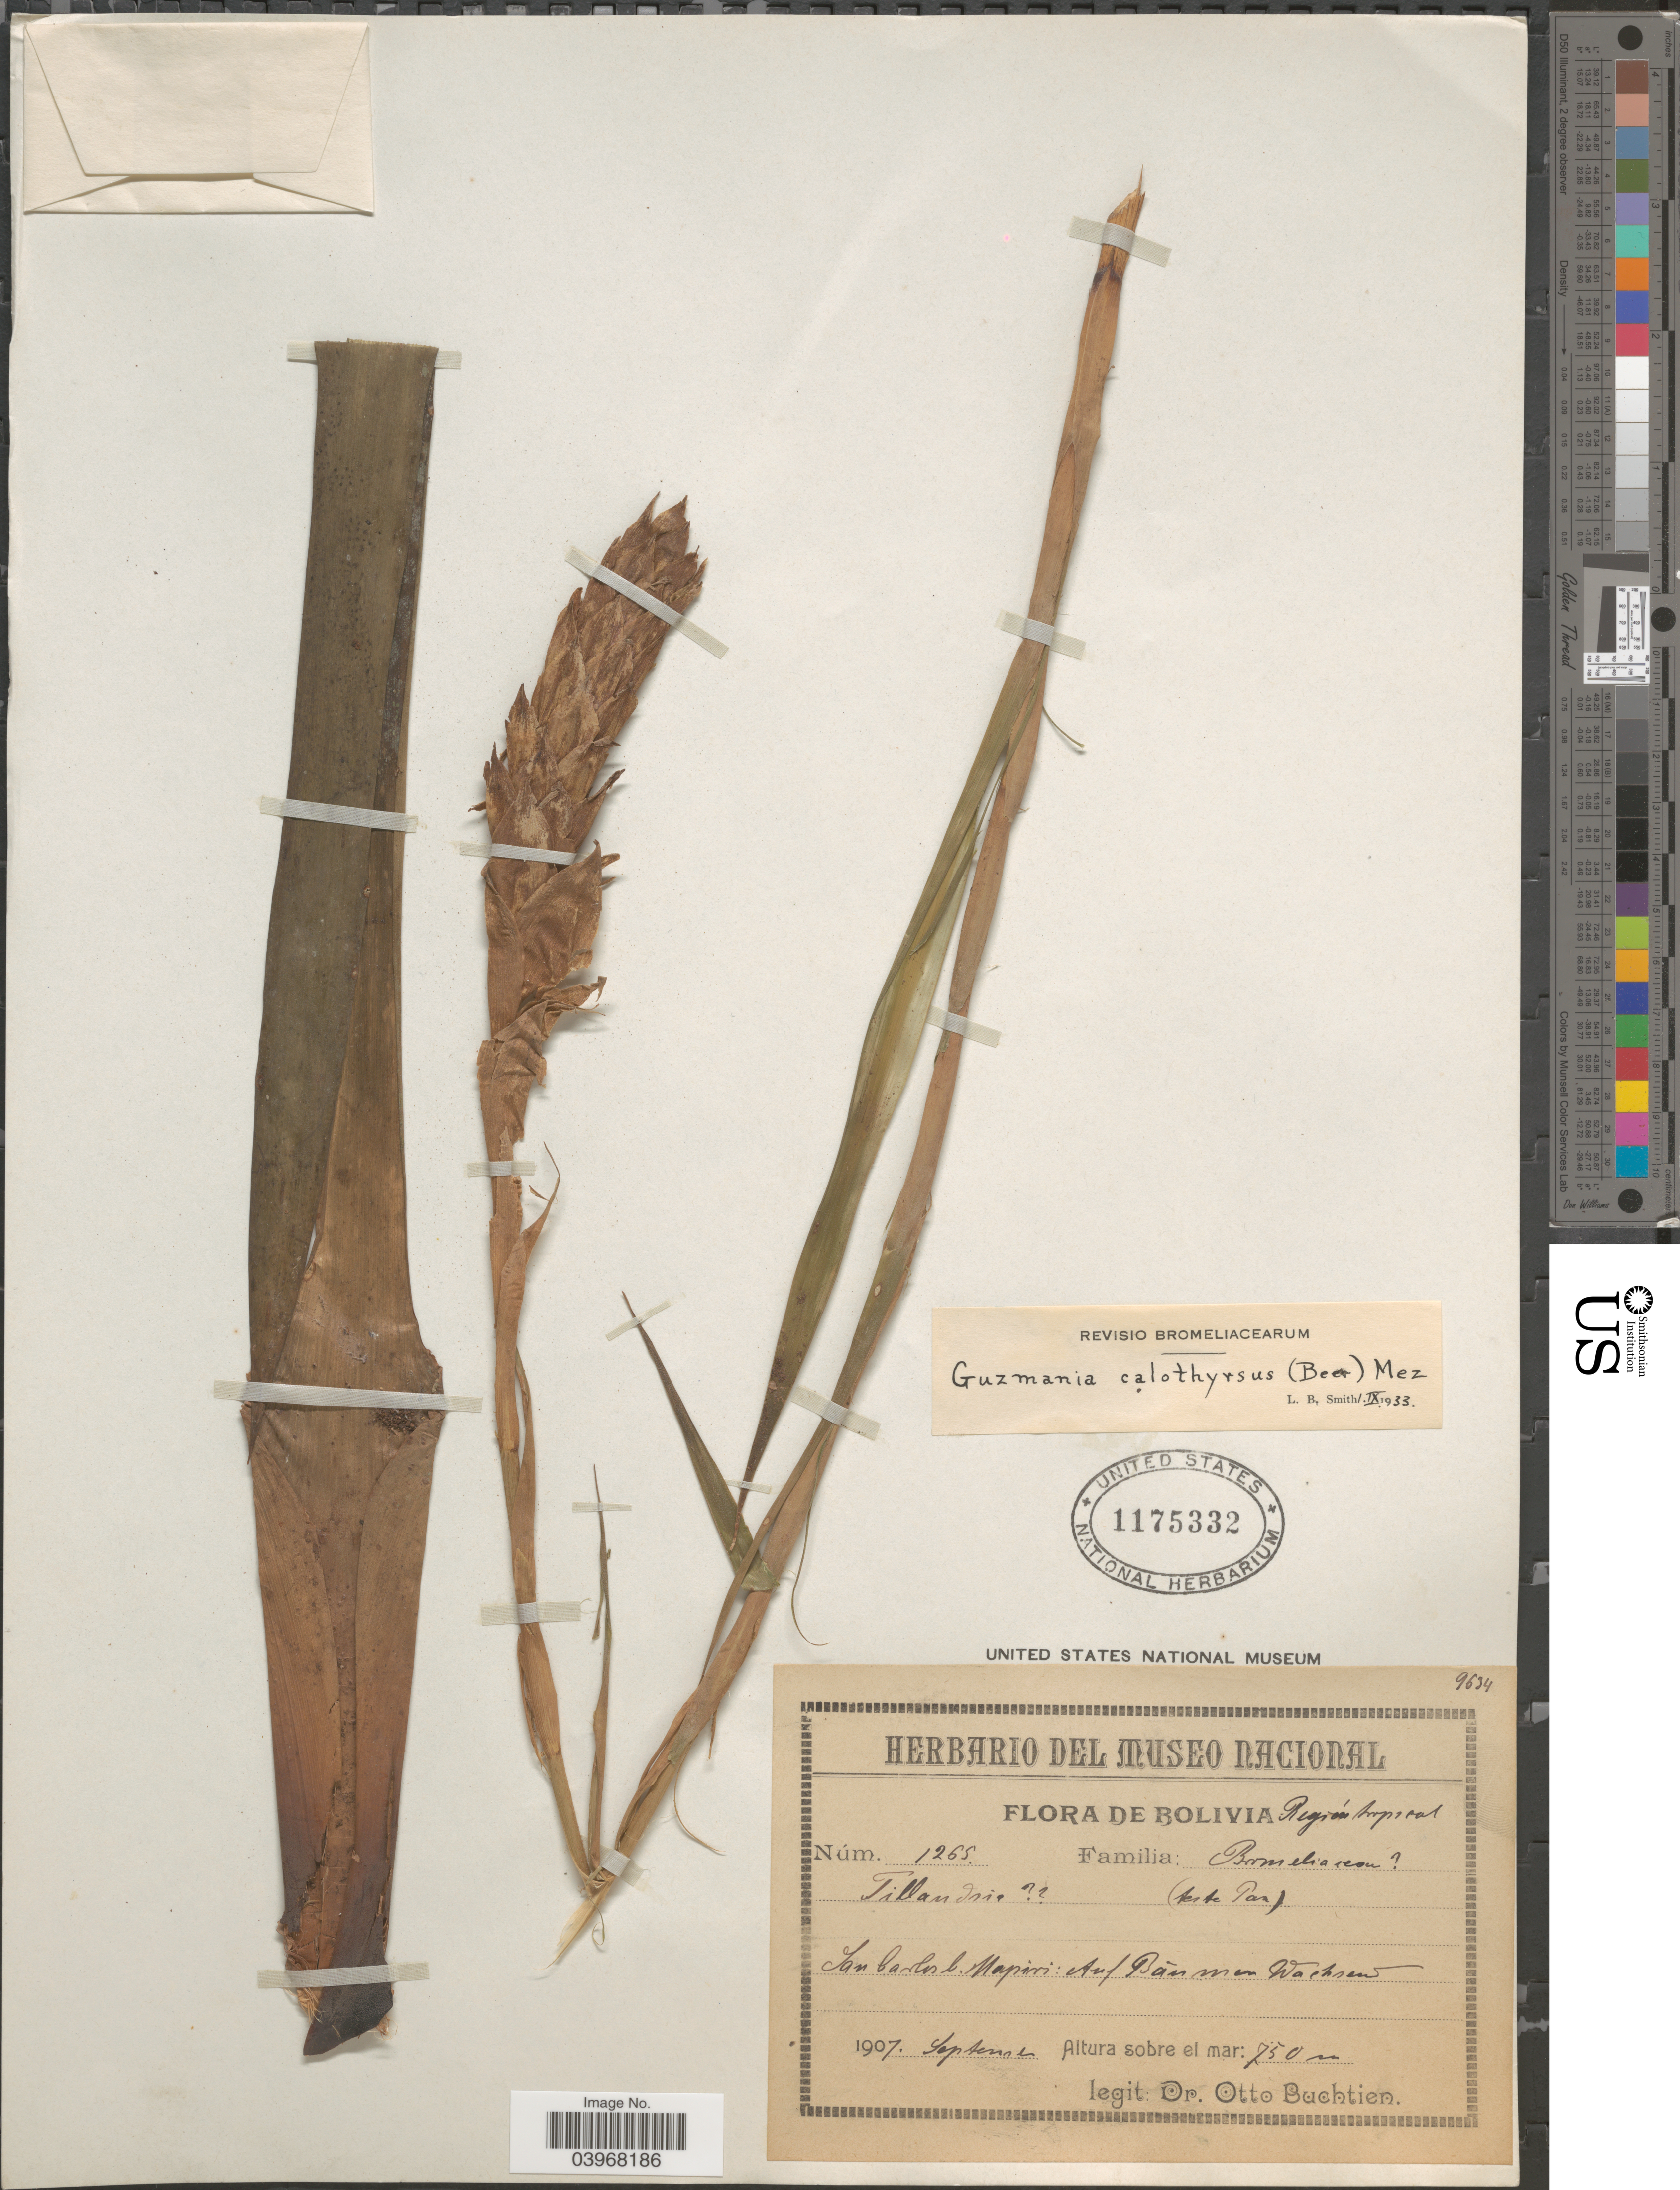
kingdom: Plantae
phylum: Tracheophyta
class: Liliopsida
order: Poales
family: Bromeliaceae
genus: Guzmania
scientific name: Guzmania calothyrsus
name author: Mez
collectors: O. Buchtien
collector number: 1265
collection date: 1907-09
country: Bolivia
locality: Región tropical. San Carlos b. Mapiri: Auf Baumen Wachsen.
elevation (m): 750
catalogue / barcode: US 1175332